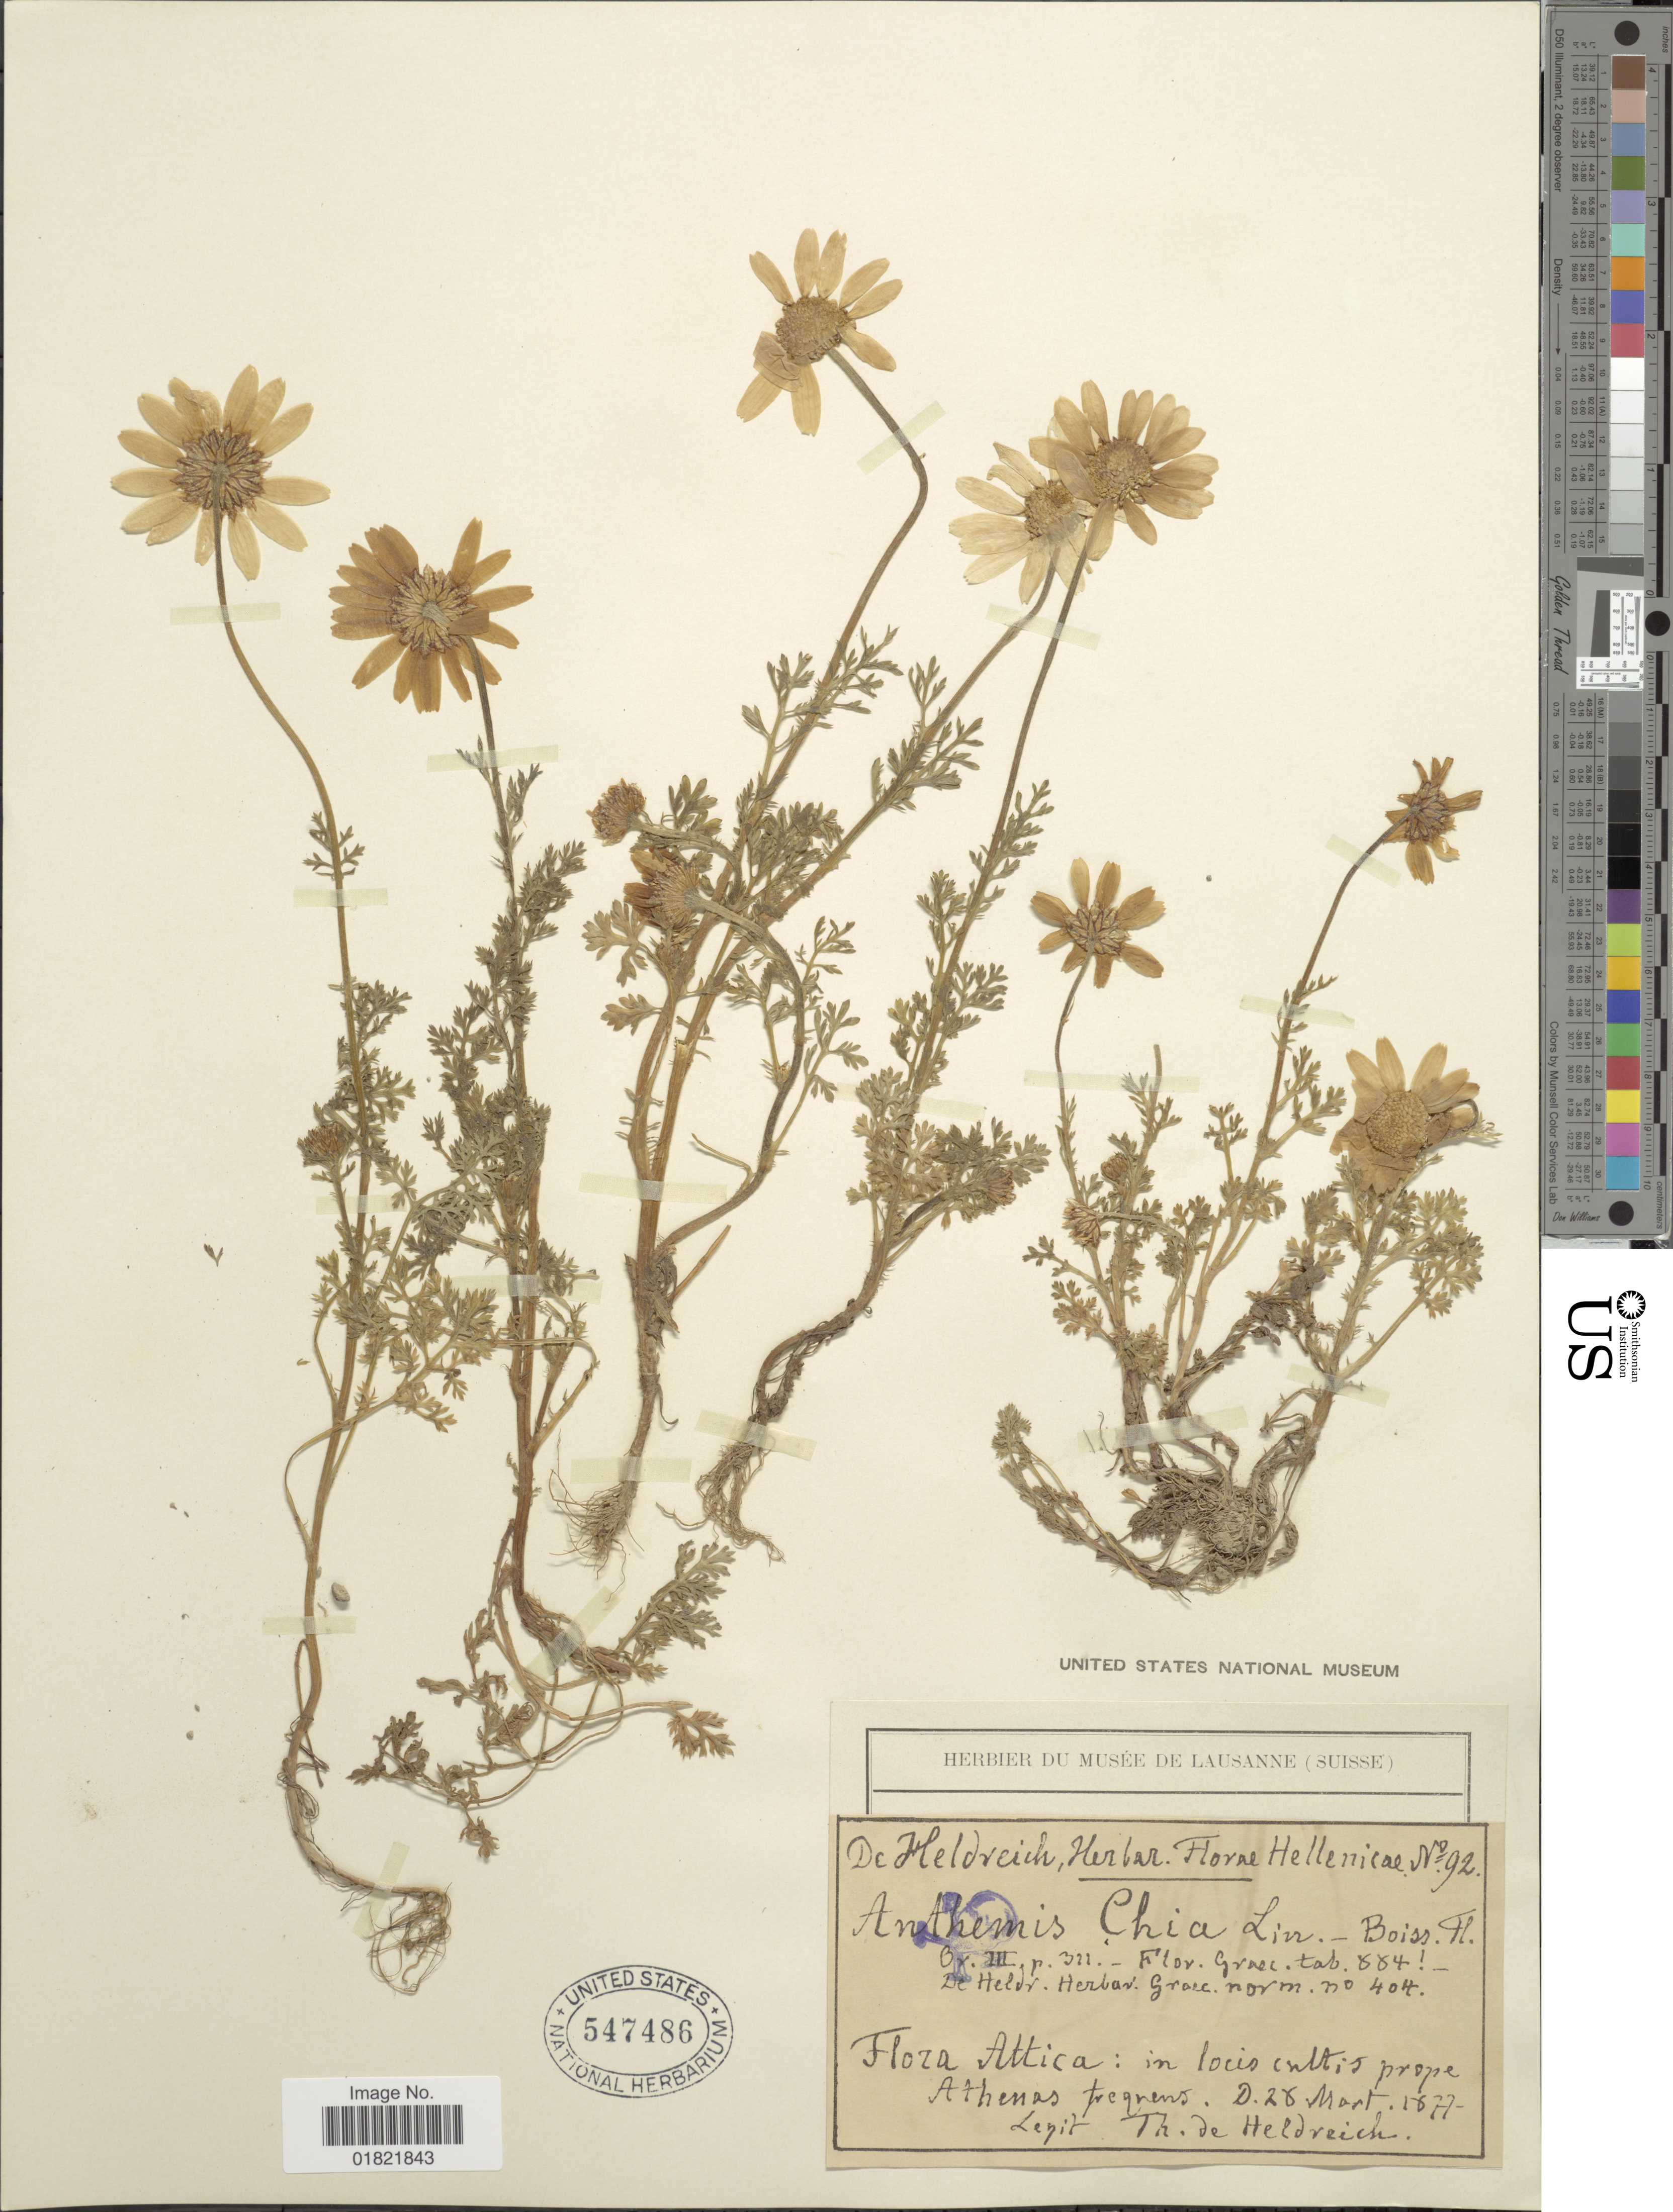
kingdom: Plantae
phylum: Tracheophyta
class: Magnoliopsida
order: Asterales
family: Asteraceae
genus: Anthemis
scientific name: Anthemis chia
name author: L.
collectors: -. De Heldreich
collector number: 404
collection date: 1877-03-26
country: Greece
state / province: Attica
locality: Hellenicae, In locis cultis prope Athenas frequens.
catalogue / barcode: US 547486